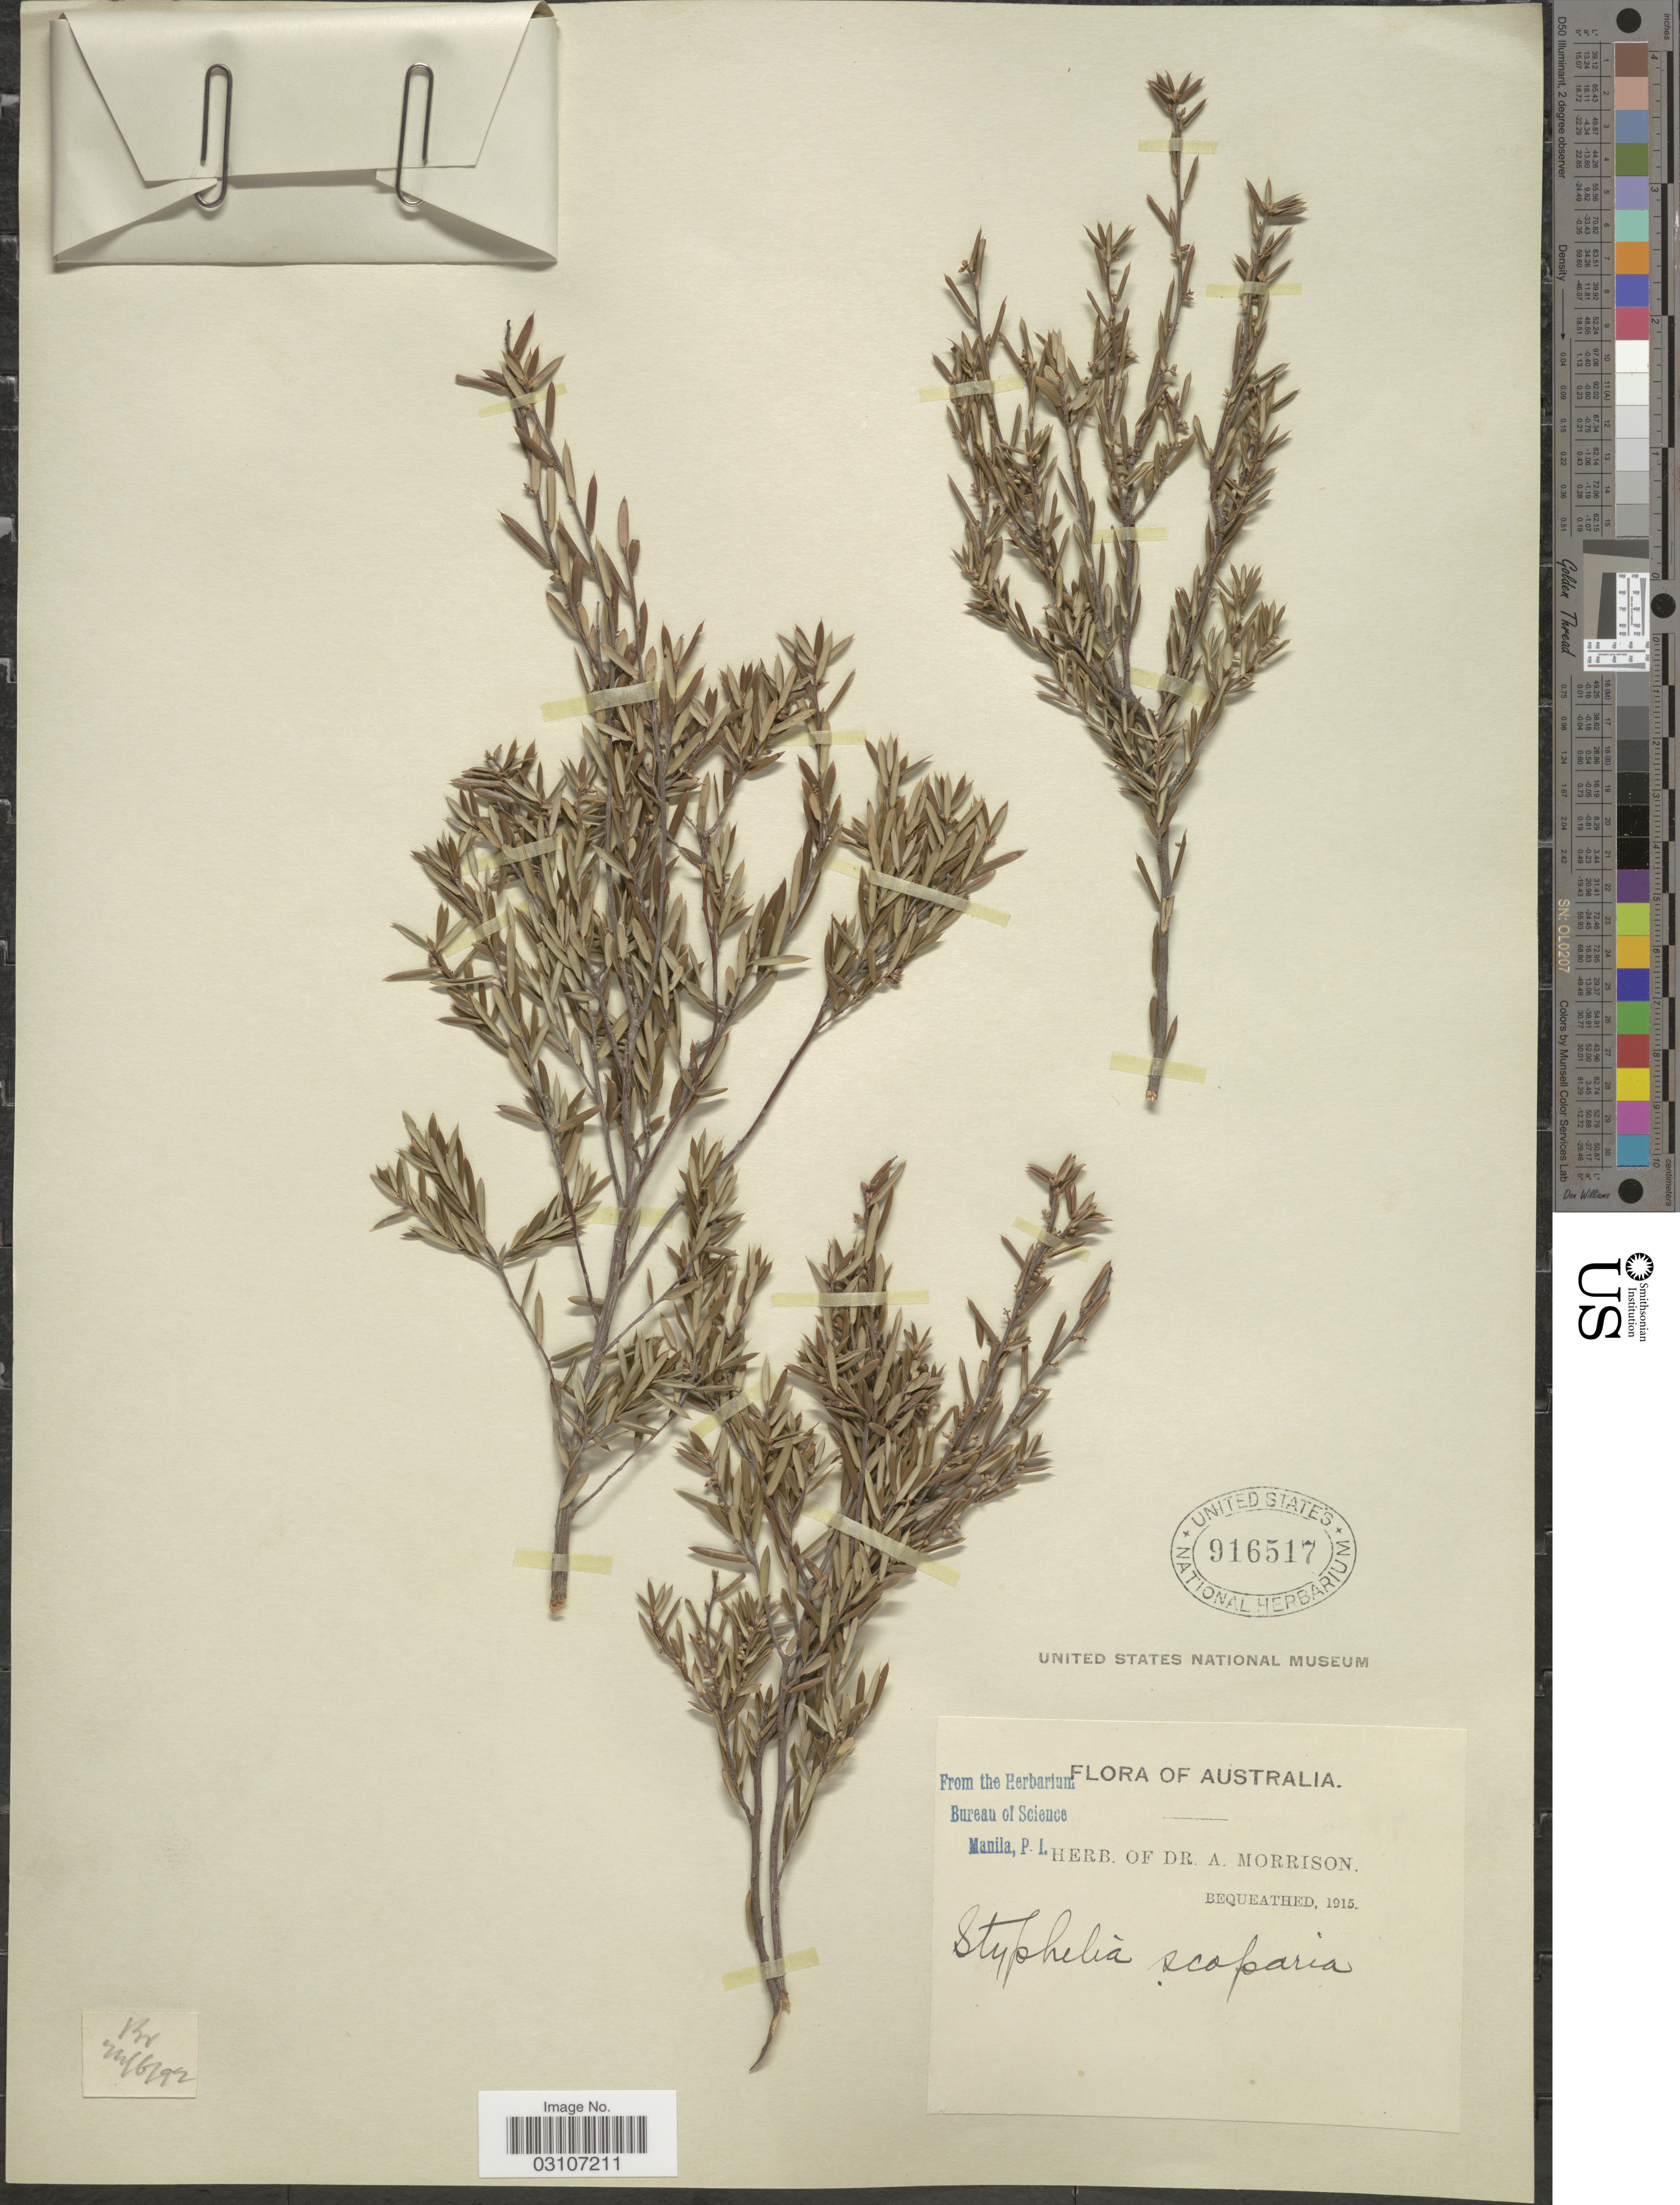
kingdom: Plantae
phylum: Tracheophyta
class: Magnoliopsida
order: Ericales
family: Ericaceae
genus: Monotoca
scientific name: Monotoca scoparia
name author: (Sm.) R. Br.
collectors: ex herb. Dr. A. Morrison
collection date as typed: Transcribed d/m/y: 24/6/92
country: Australia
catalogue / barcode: US 916517